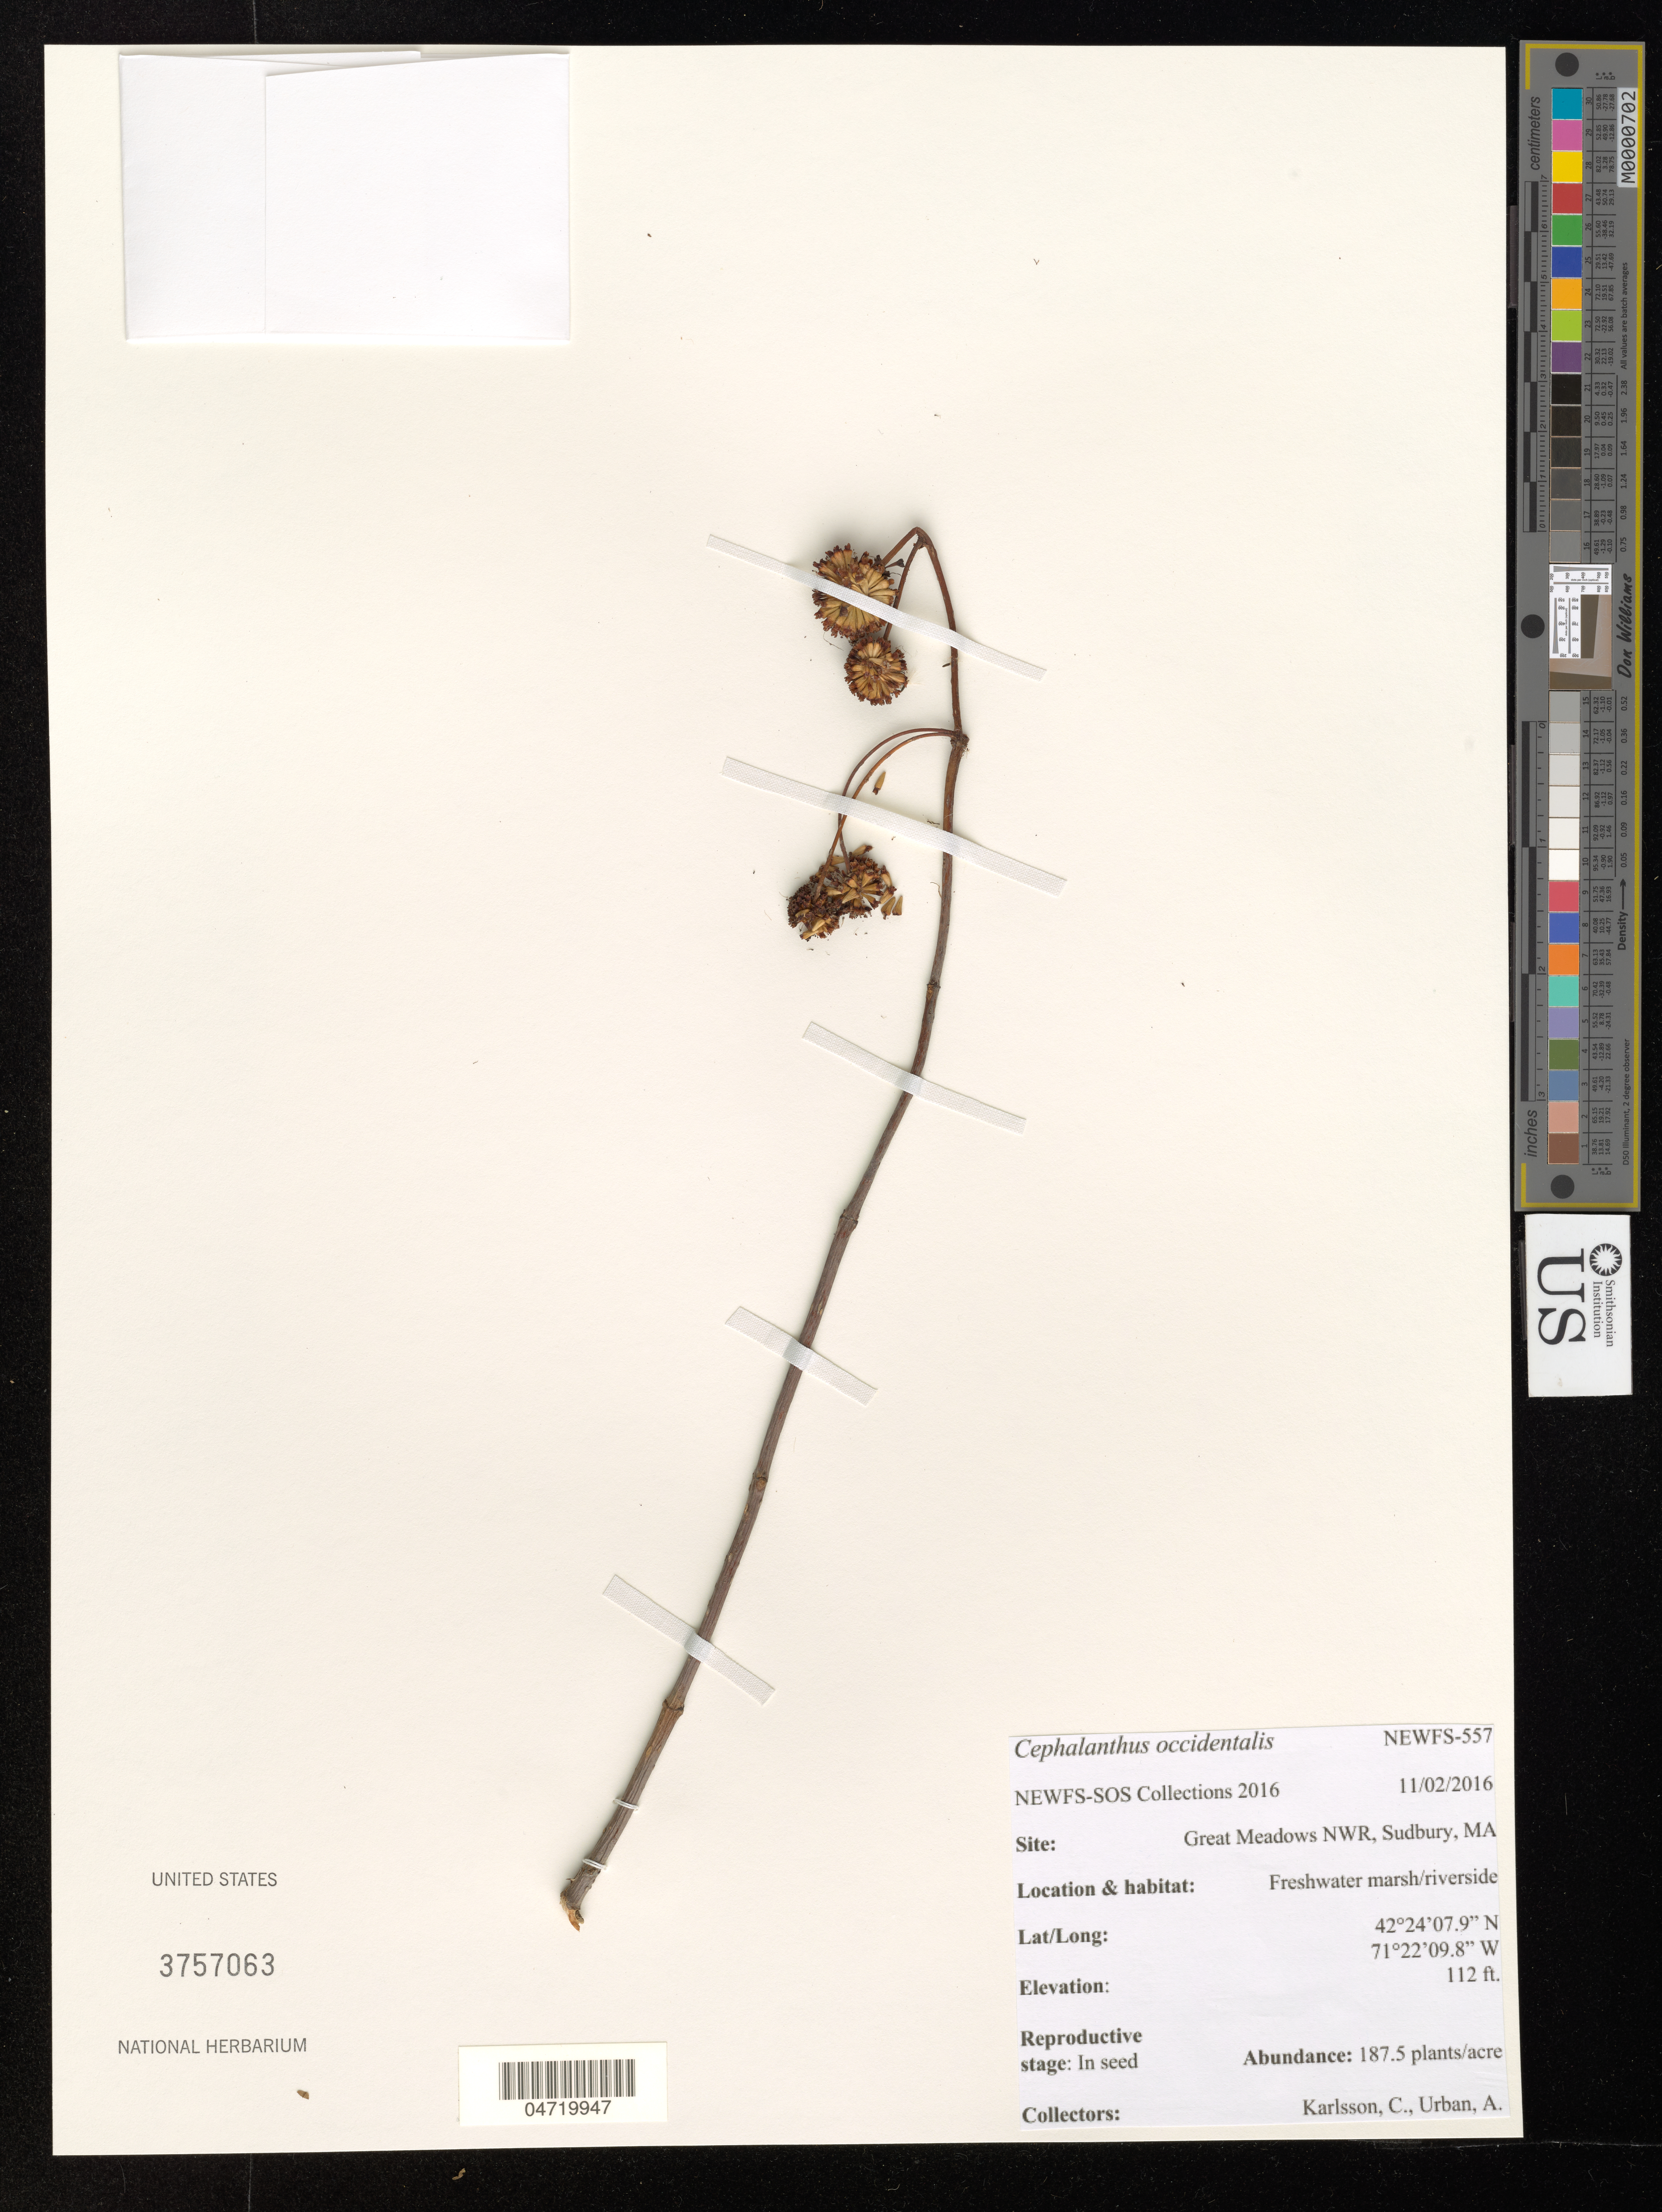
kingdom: Plantae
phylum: Tracheophyta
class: Magnoliopsida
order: Gentianales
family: Rubiaceae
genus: Cephalanthus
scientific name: Cephalanthus occidentalis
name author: L.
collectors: C. Karlsson & A. Urban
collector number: NEWFS-557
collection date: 2016-11-02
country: United States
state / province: Massachusetts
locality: Great Meadows NWR, Sudbury.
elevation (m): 34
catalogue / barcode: US 3757063